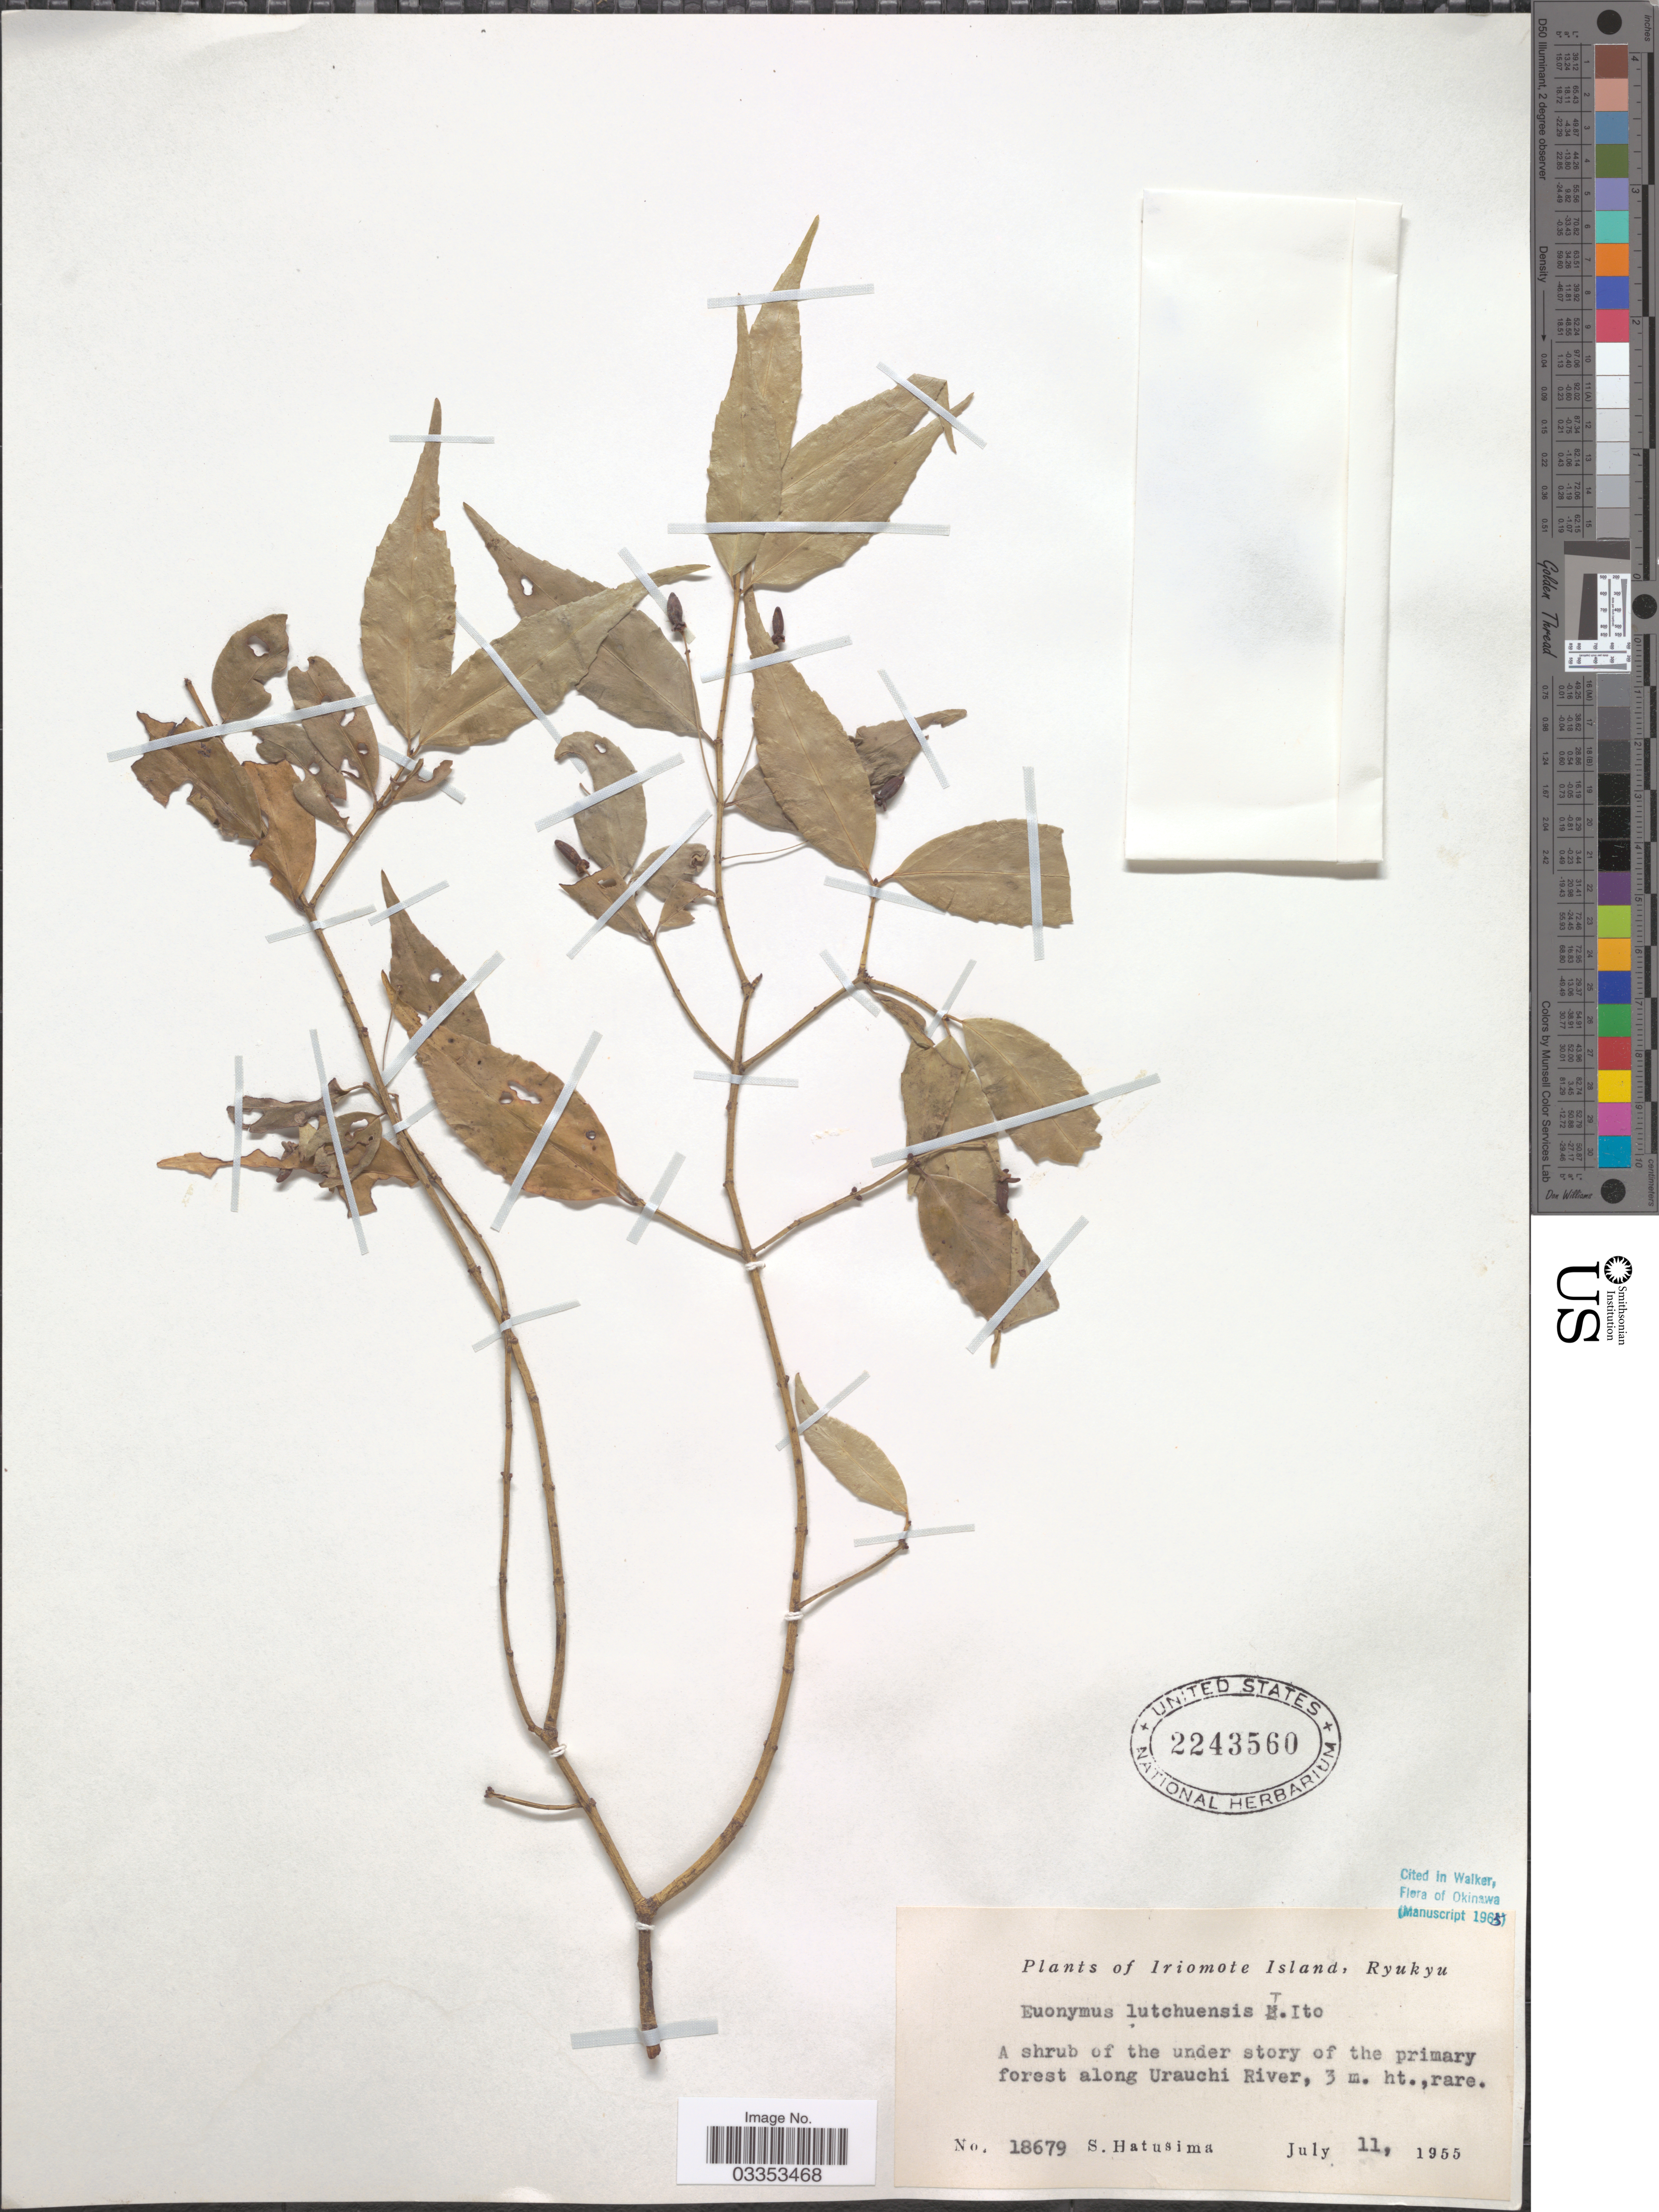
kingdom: Plantae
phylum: Tracheophyta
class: Magnoliopsida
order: Celastrales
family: Celastraceae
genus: Euonymus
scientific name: Euonymus lutchuensis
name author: T. Itô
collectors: S. Hatusima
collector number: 18679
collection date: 1955-07-11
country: Japan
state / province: Okinawa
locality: Iriomote Island, Ryukyu. A shrub of the under story of the primary forest along Urauchi River.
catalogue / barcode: US 2243560